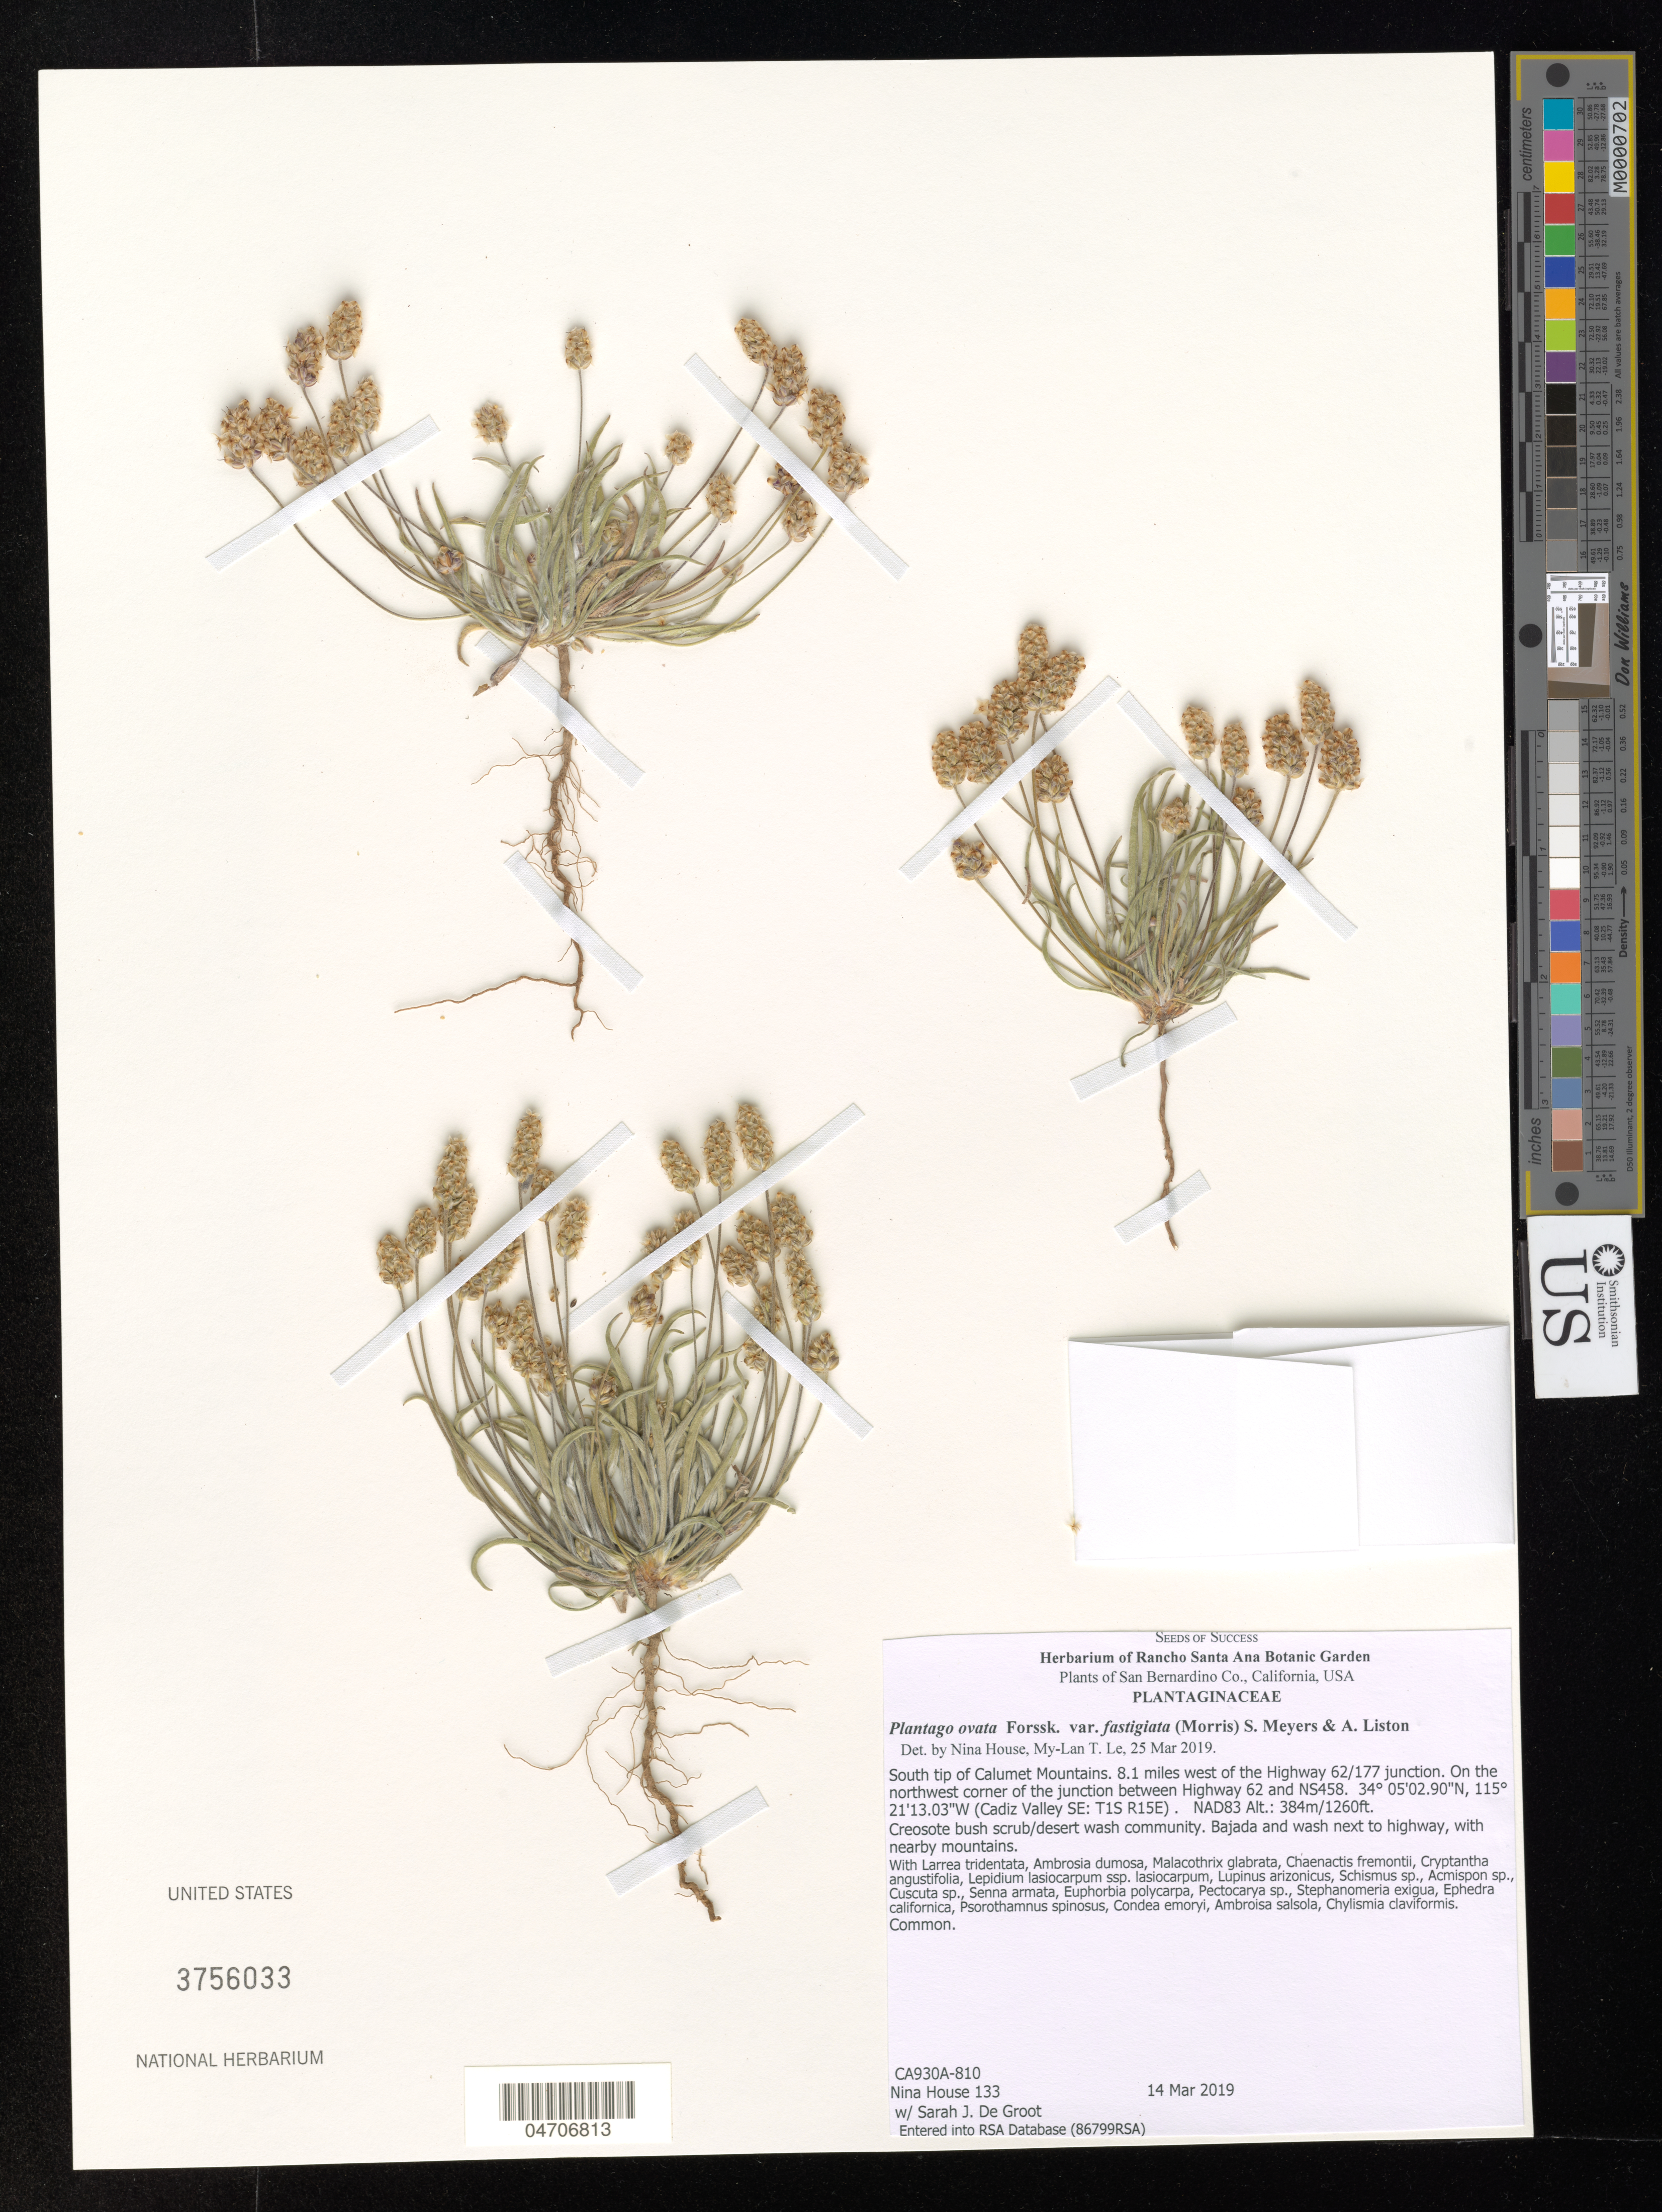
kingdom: Plantae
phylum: Tracheophyta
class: Magnoliopsida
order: Lamiales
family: Plantaginaceae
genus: Plantago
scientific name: Plantago ovata var. fastigiata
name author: (E. Morris) Meyers & Liston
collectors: N. House & S. De Groot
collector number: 133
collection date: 2019-03-14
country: United States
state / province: California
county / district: San Bernardino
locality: San Bernardino Co. South tip of Calumet Mountains. 8.1 miles west of the Highway 62/177 junction. On the northwest corner of the junction between Highway 62 and NS458. (Cadiz Valley SE: T1S R15E). Bajada and wash next to highway, with nearby mountains.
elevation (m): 384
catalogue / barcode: US 3756033